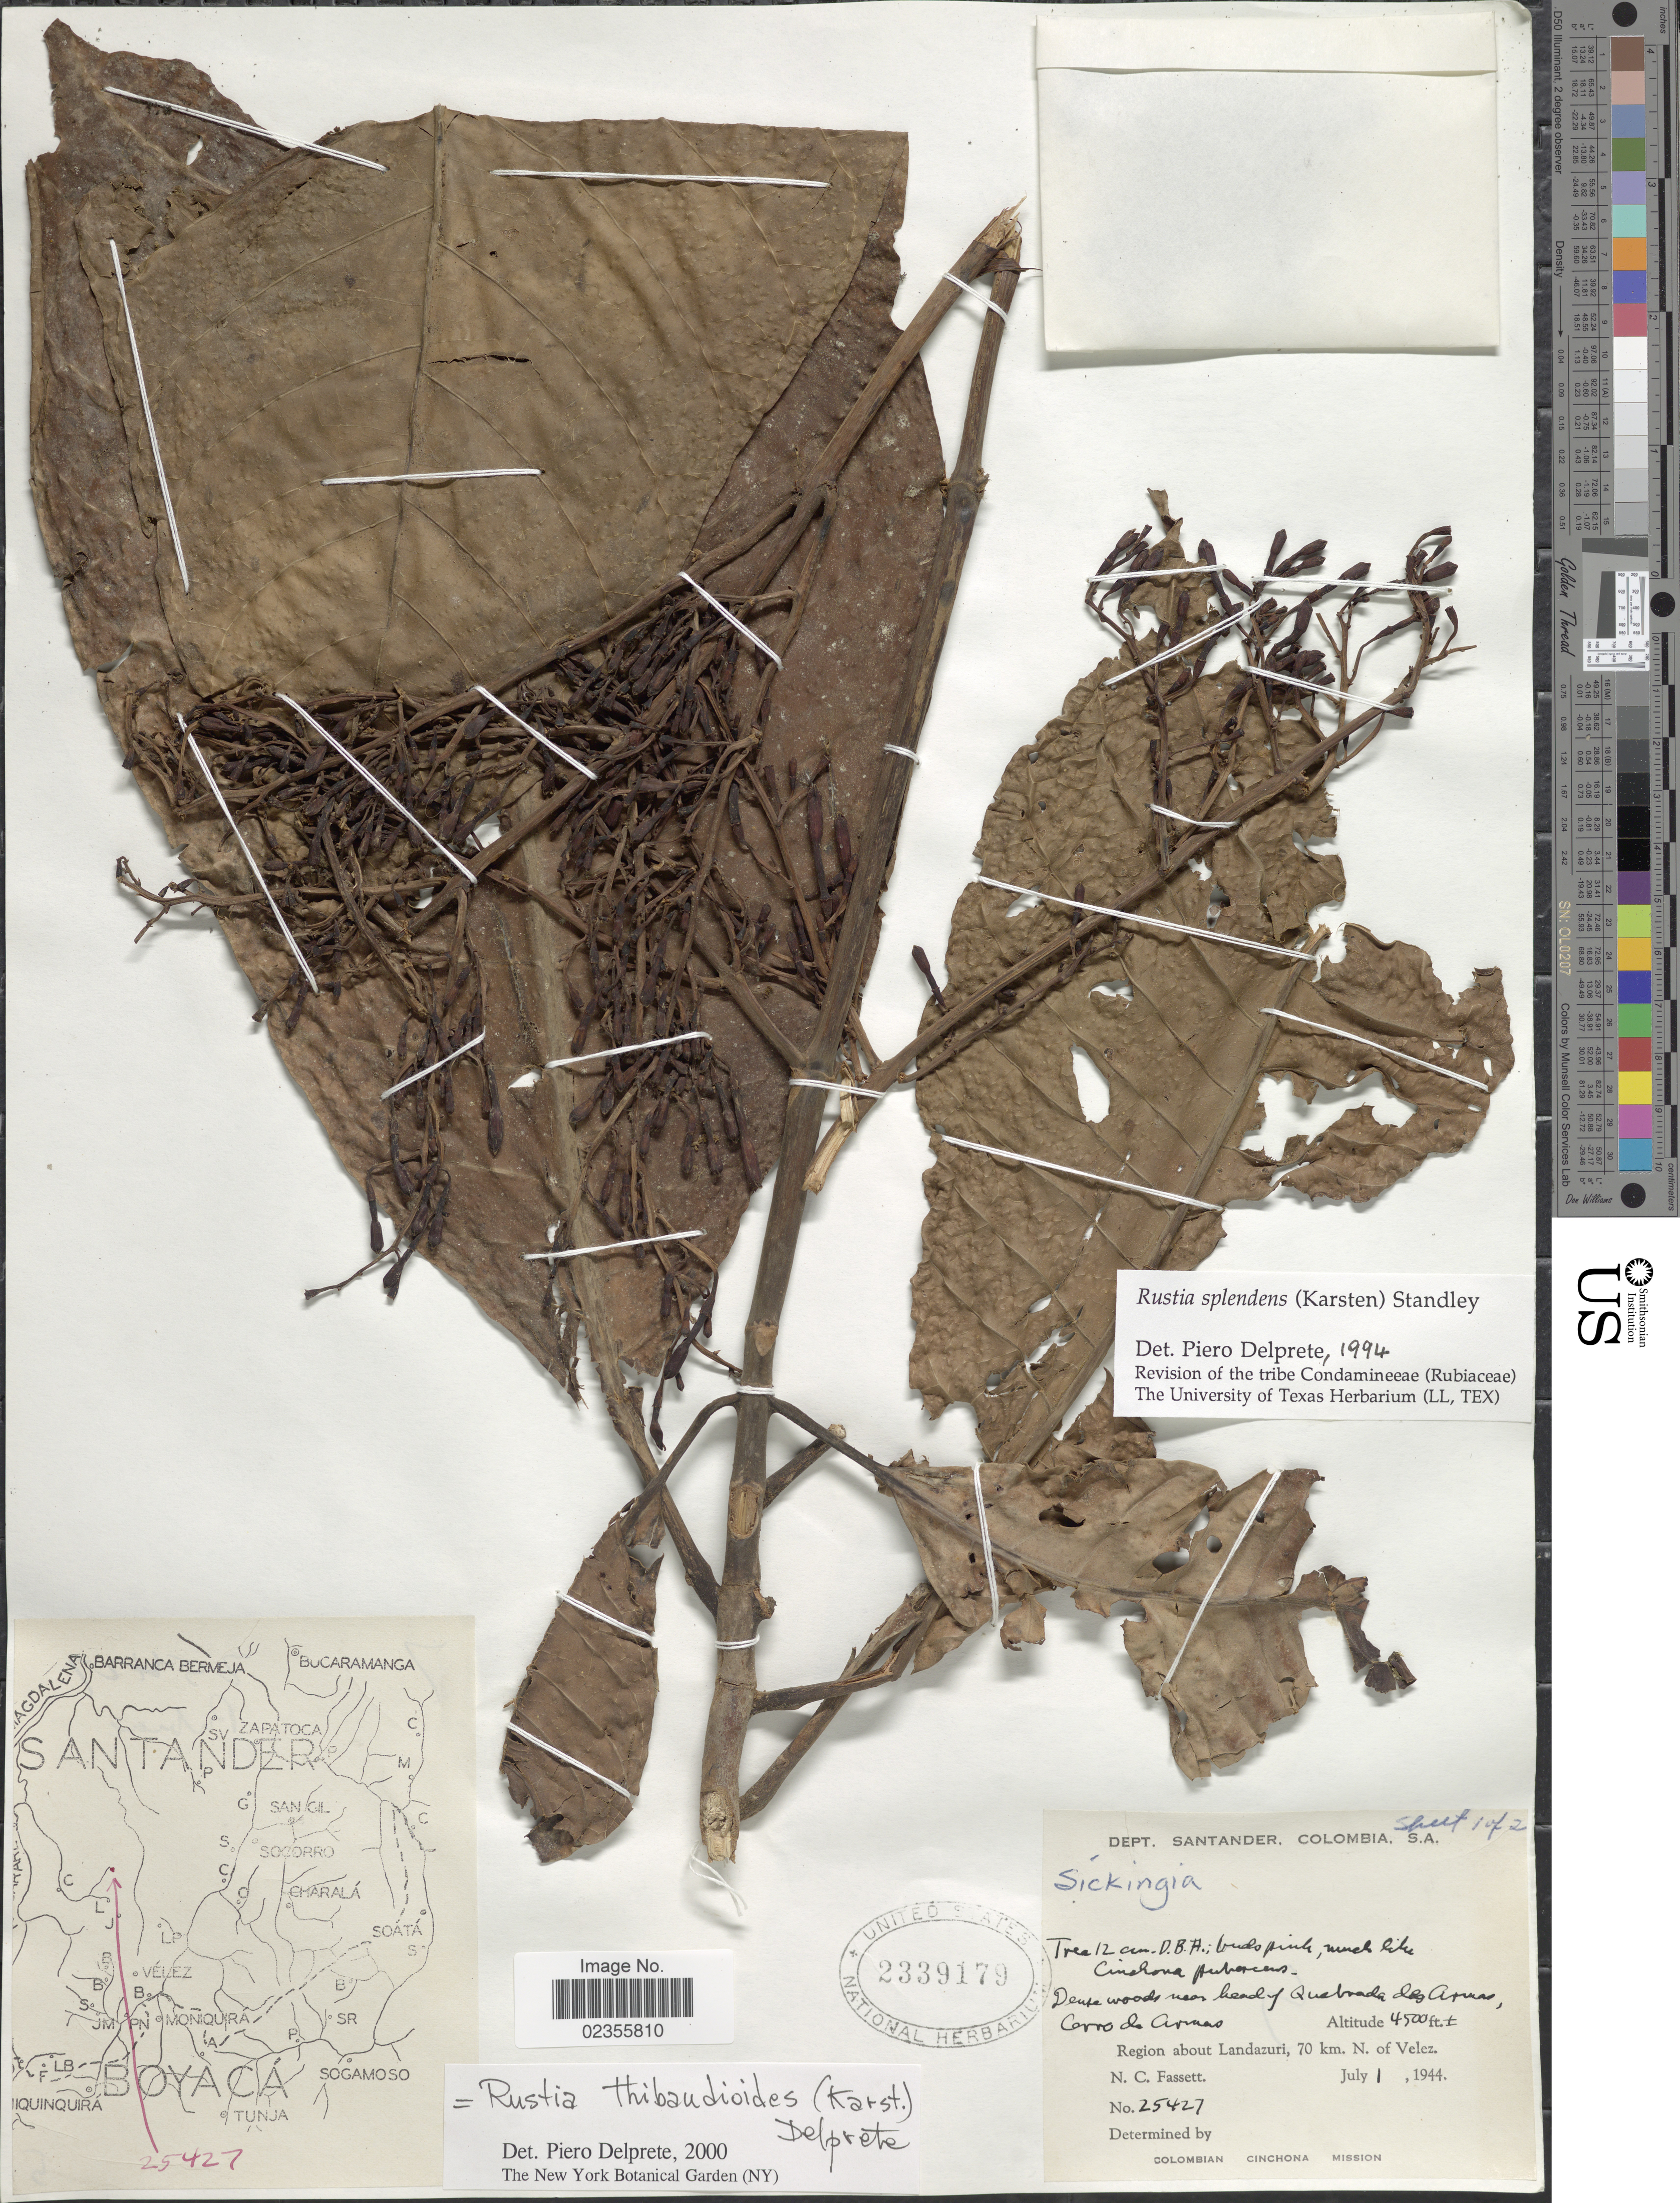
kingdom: Plantae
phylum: Tracheophyta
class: Magnoliopsida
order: Gentianales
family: Rubiaceae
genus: Rustia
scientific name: Rustia thibaudioides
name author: (H. Karst.) Delprete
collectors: N. C. Fassett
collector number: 25427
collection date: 1944-07-01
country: Colombia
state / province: Santander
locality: Dry woods near head Quebrada des Armas, Cerro de Armas, Region about Landazuri, 70 km. N. of Velez.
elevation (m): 1372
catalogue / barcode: US 2339179